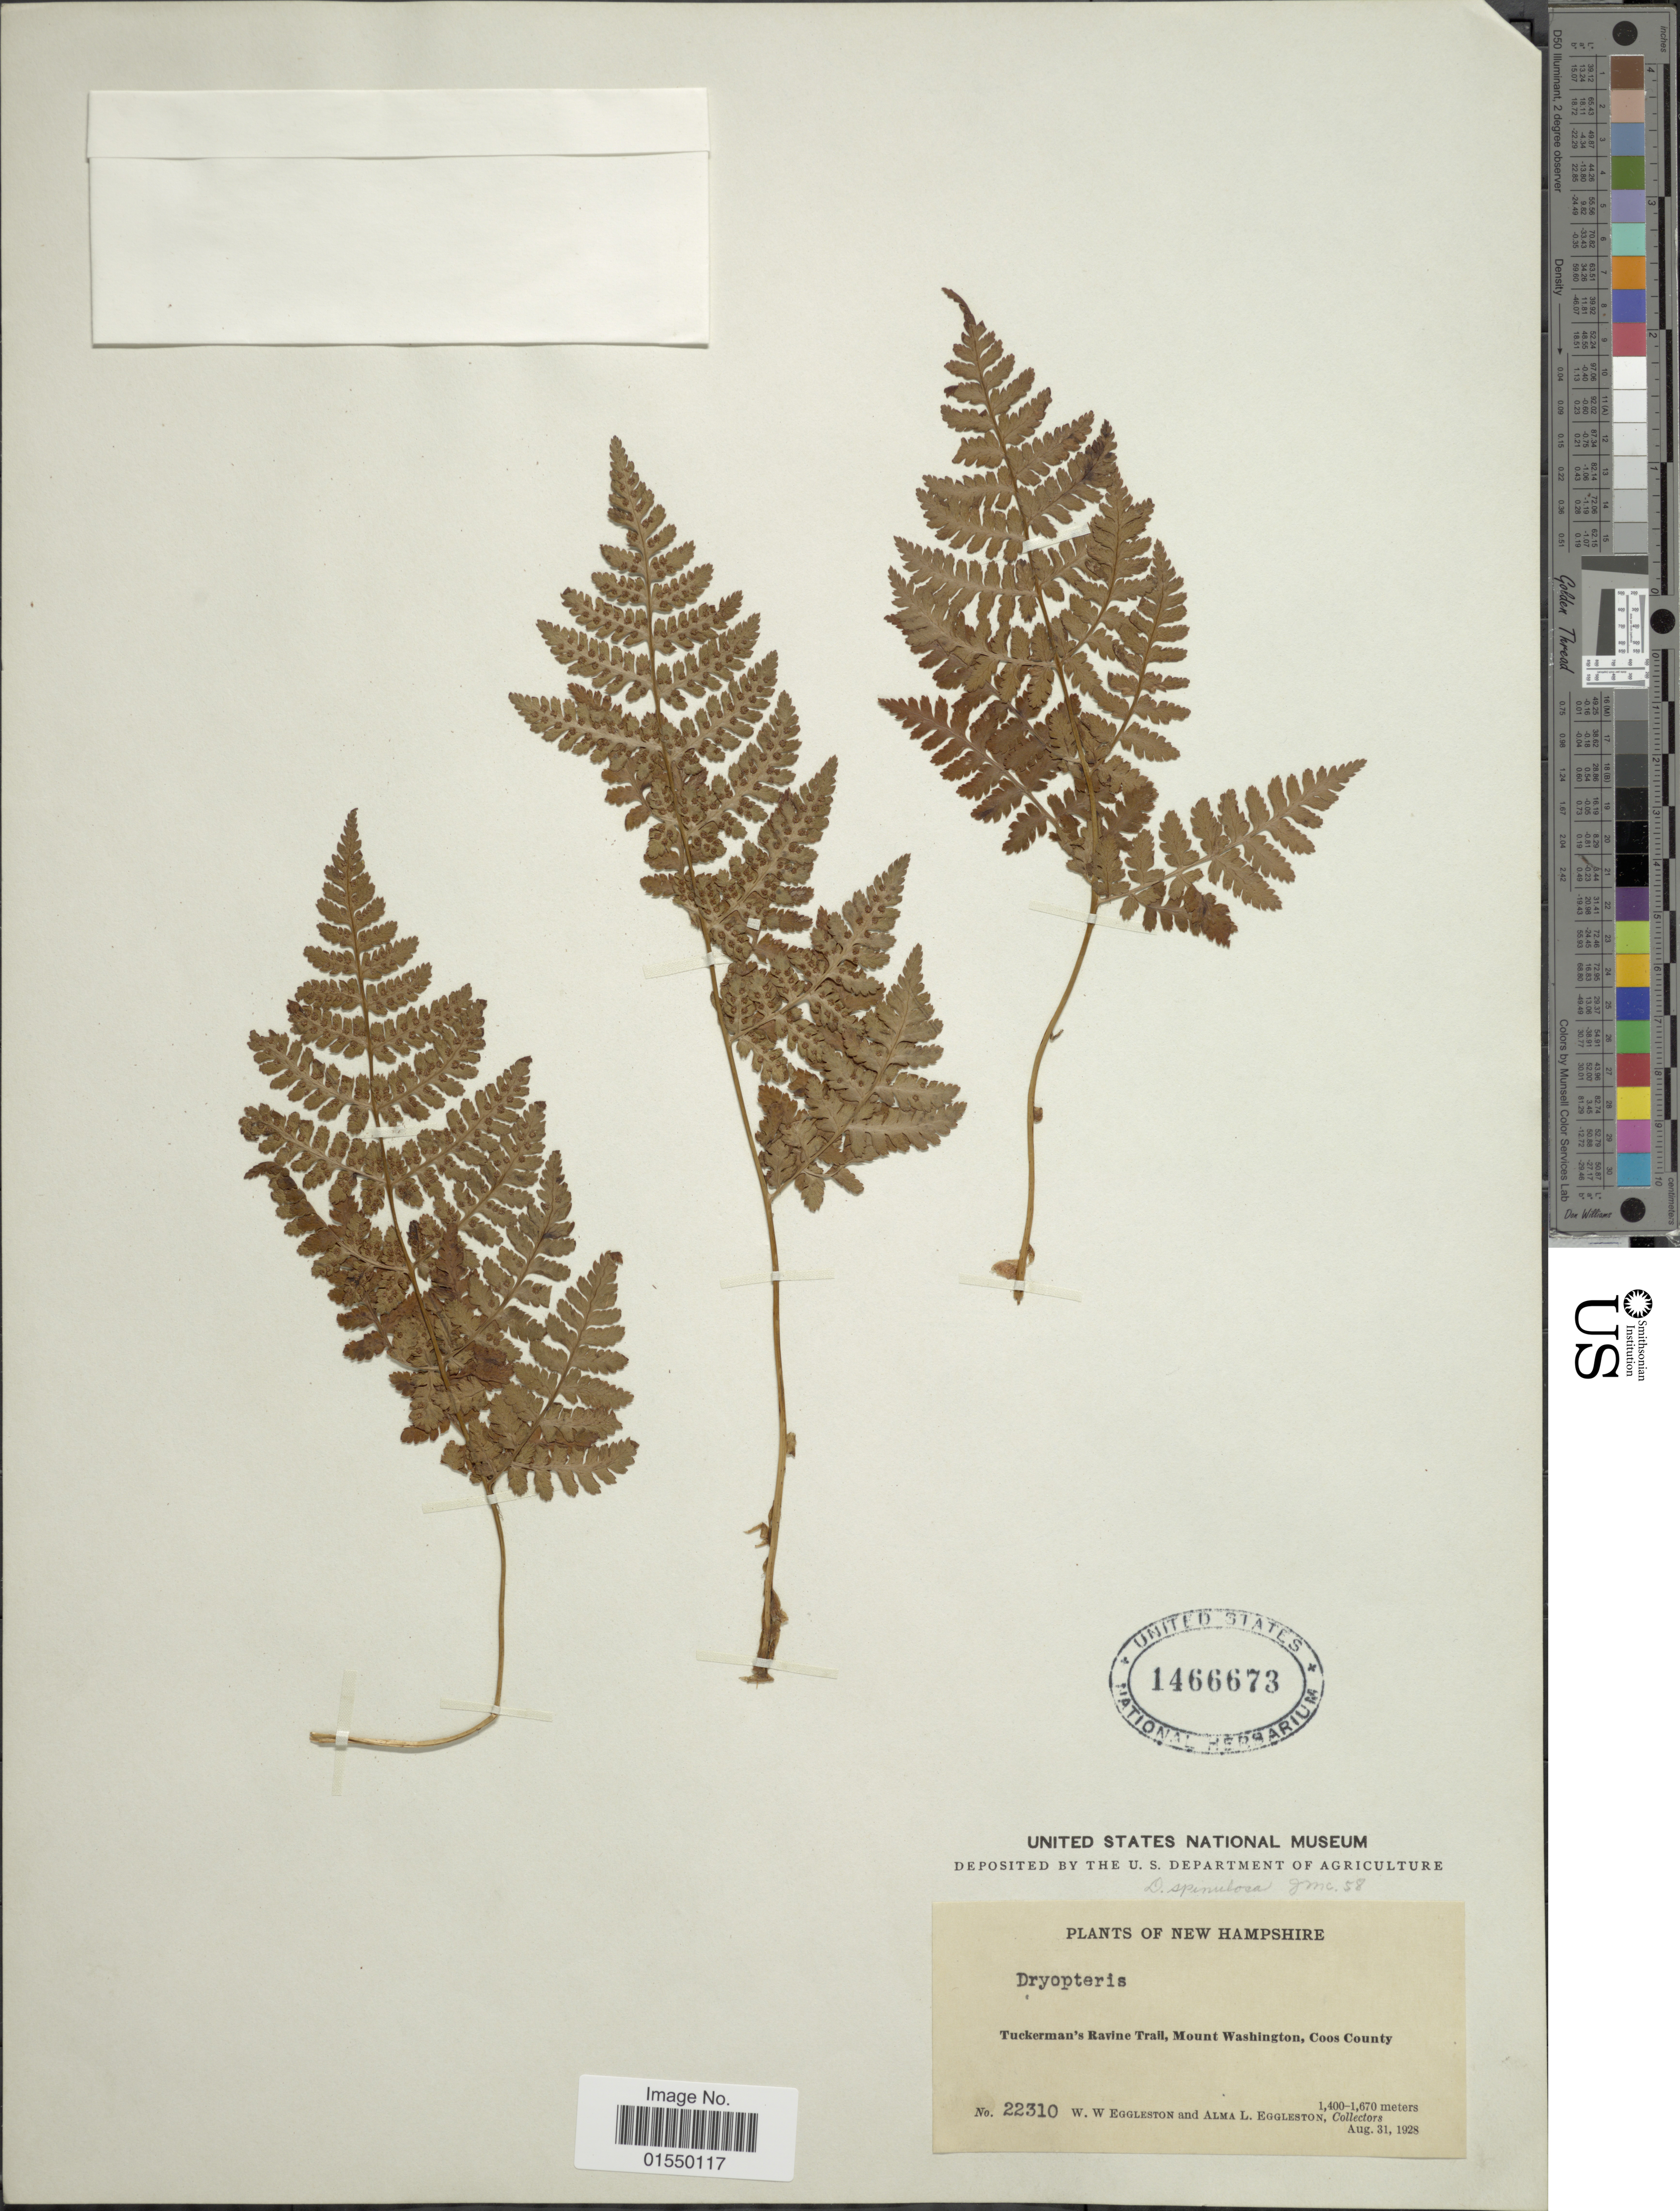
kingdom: Plantae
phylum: Tracheophyta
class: Polypodiopsida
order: Polypodiales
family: Dryopteridaceae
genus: Dryopteris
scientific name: Dryopteris carthusiana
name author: (Villars) H.P. Fuchs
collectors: W. W. Eggleston & A. Eggleston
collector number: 22310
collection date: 1928-08-31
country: United States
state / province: New Hampshire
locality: Tuckerman's Ravine Trail, Mount Washington, Coos County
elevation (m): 1400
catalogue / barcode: US 1466673